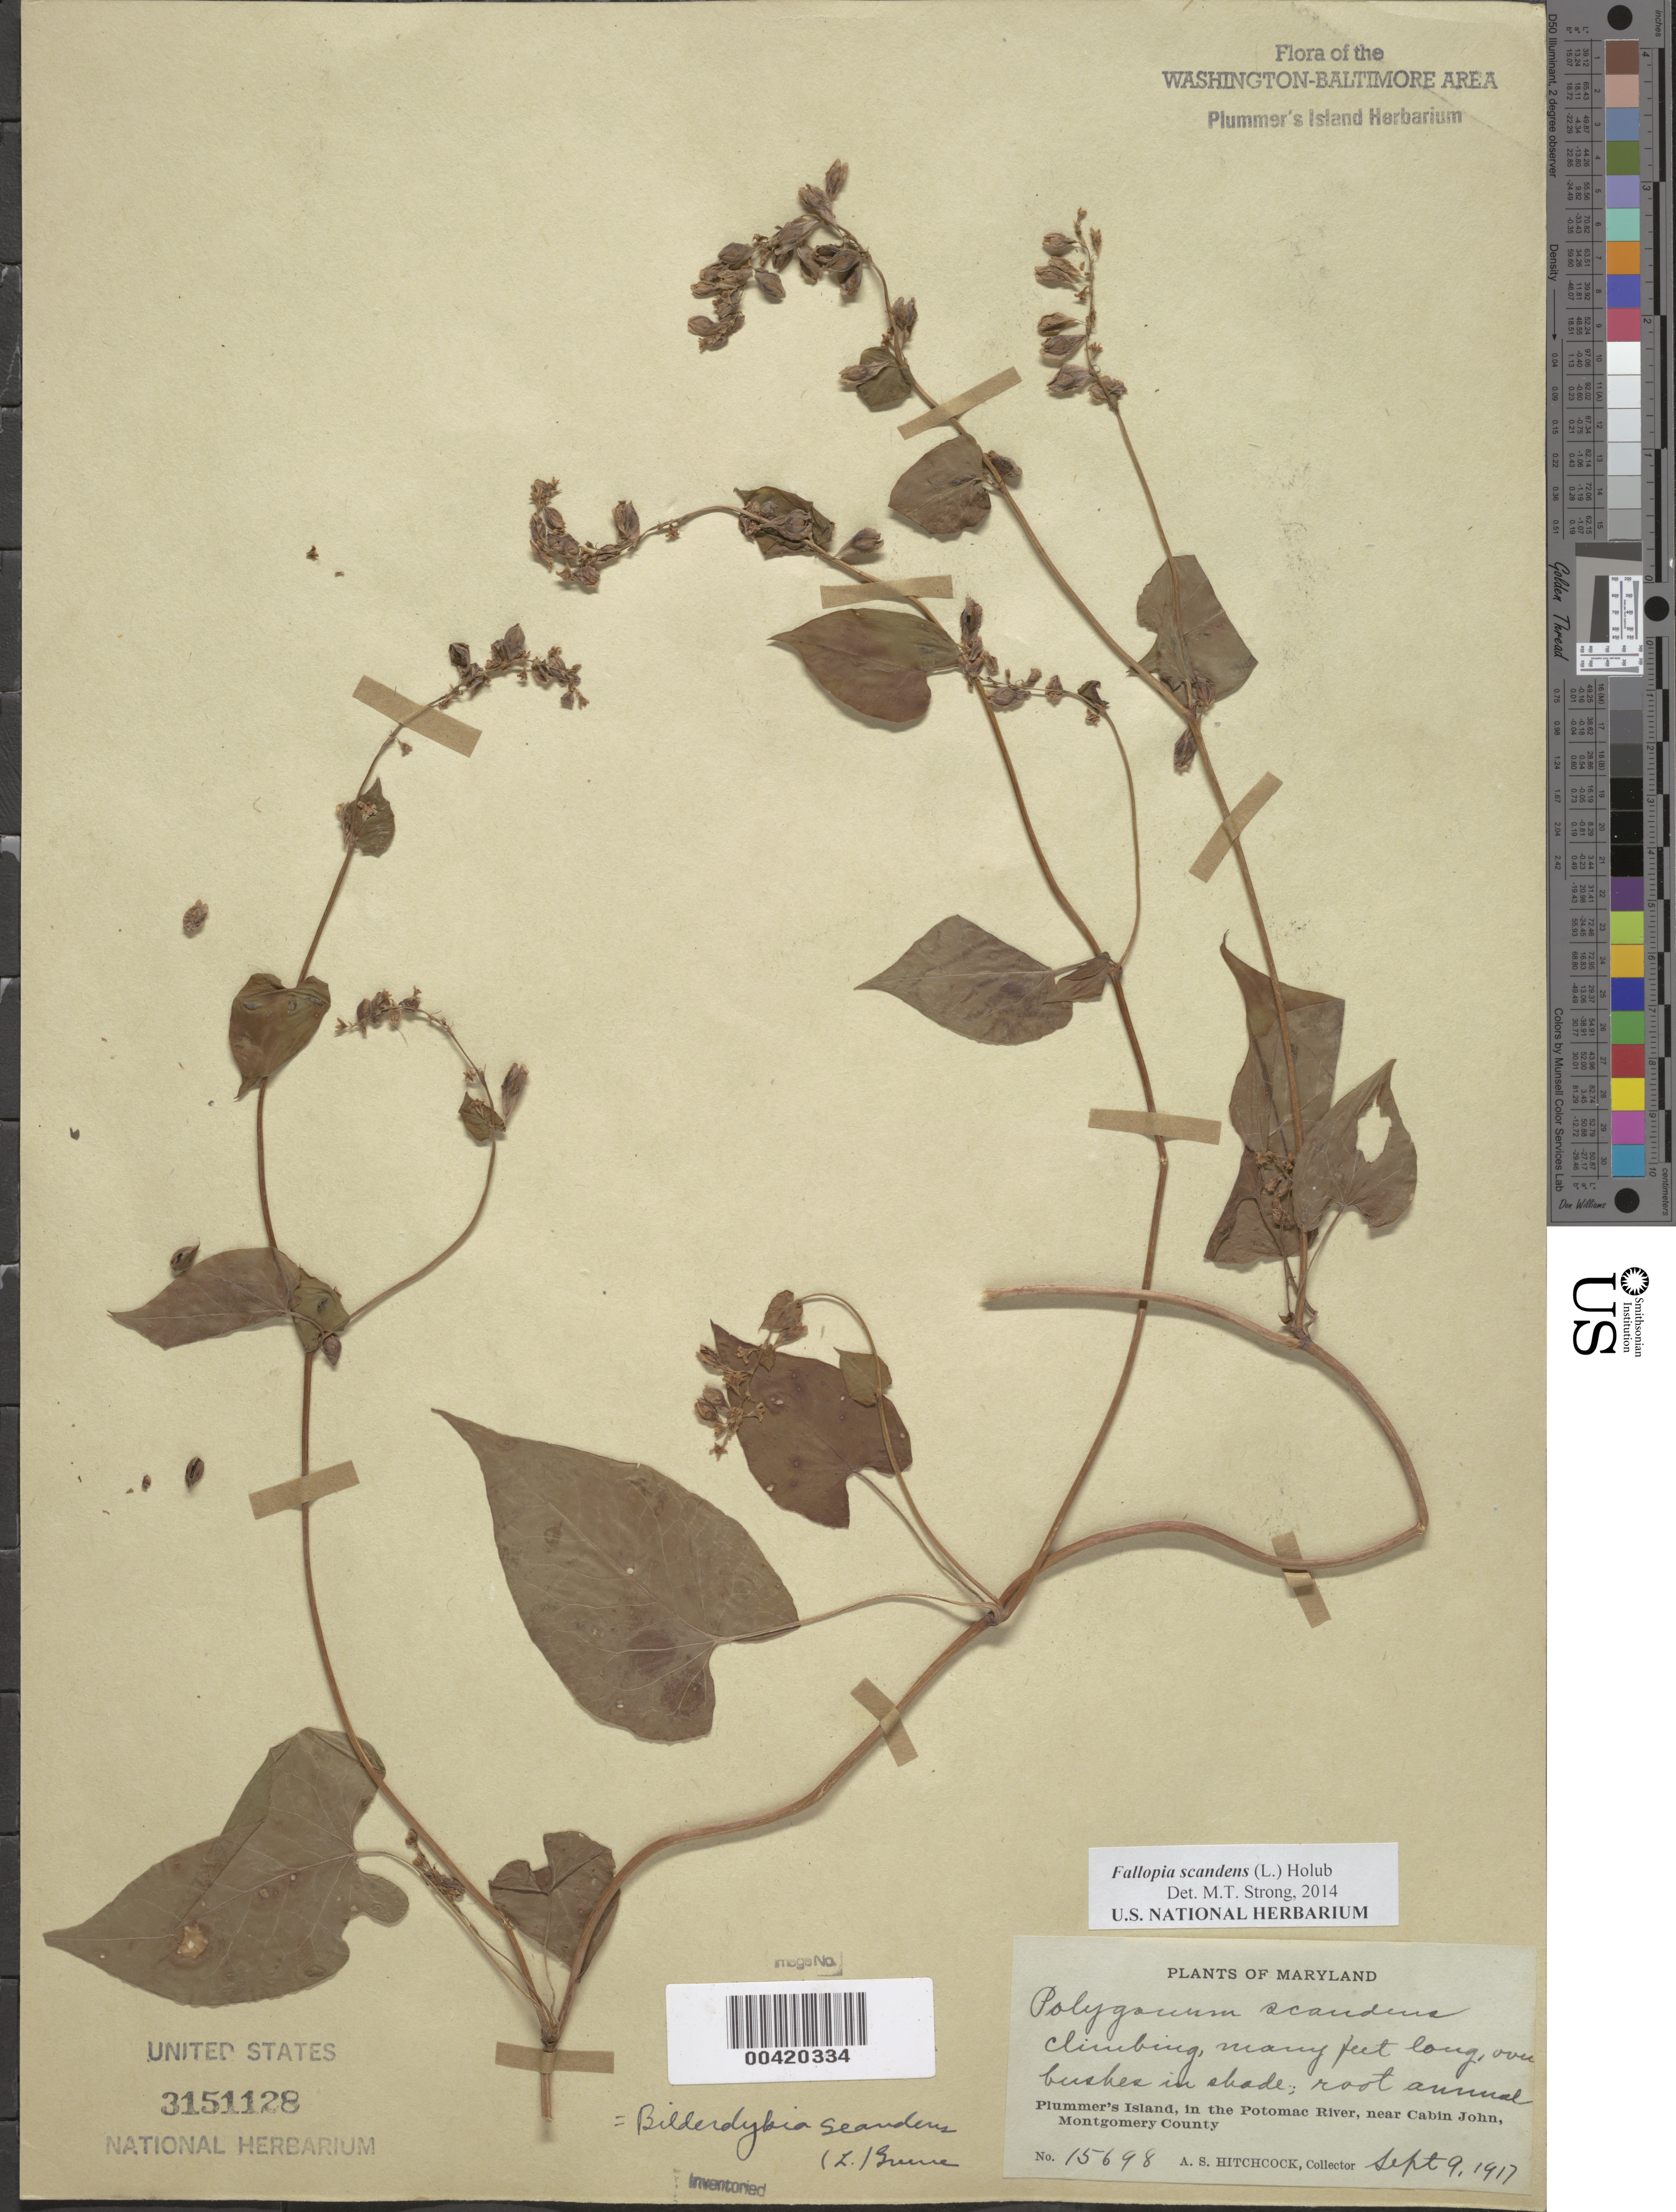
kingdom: Plantae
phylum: Tracheophyta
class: Magnoliopsida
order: Caryophyllales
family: Polygonaceae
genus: Fallopia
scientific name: Fallopia scandens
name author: (L.) Holub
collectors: A. S. Hitchcock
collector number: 15698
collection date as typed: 09 Sep 1917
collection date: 1917-09-09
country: United States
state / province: Maryland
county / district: Montgomery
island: Plummers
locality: Plummer's Island, near Cabin John C. & O. Canal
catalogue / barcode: US 3151128